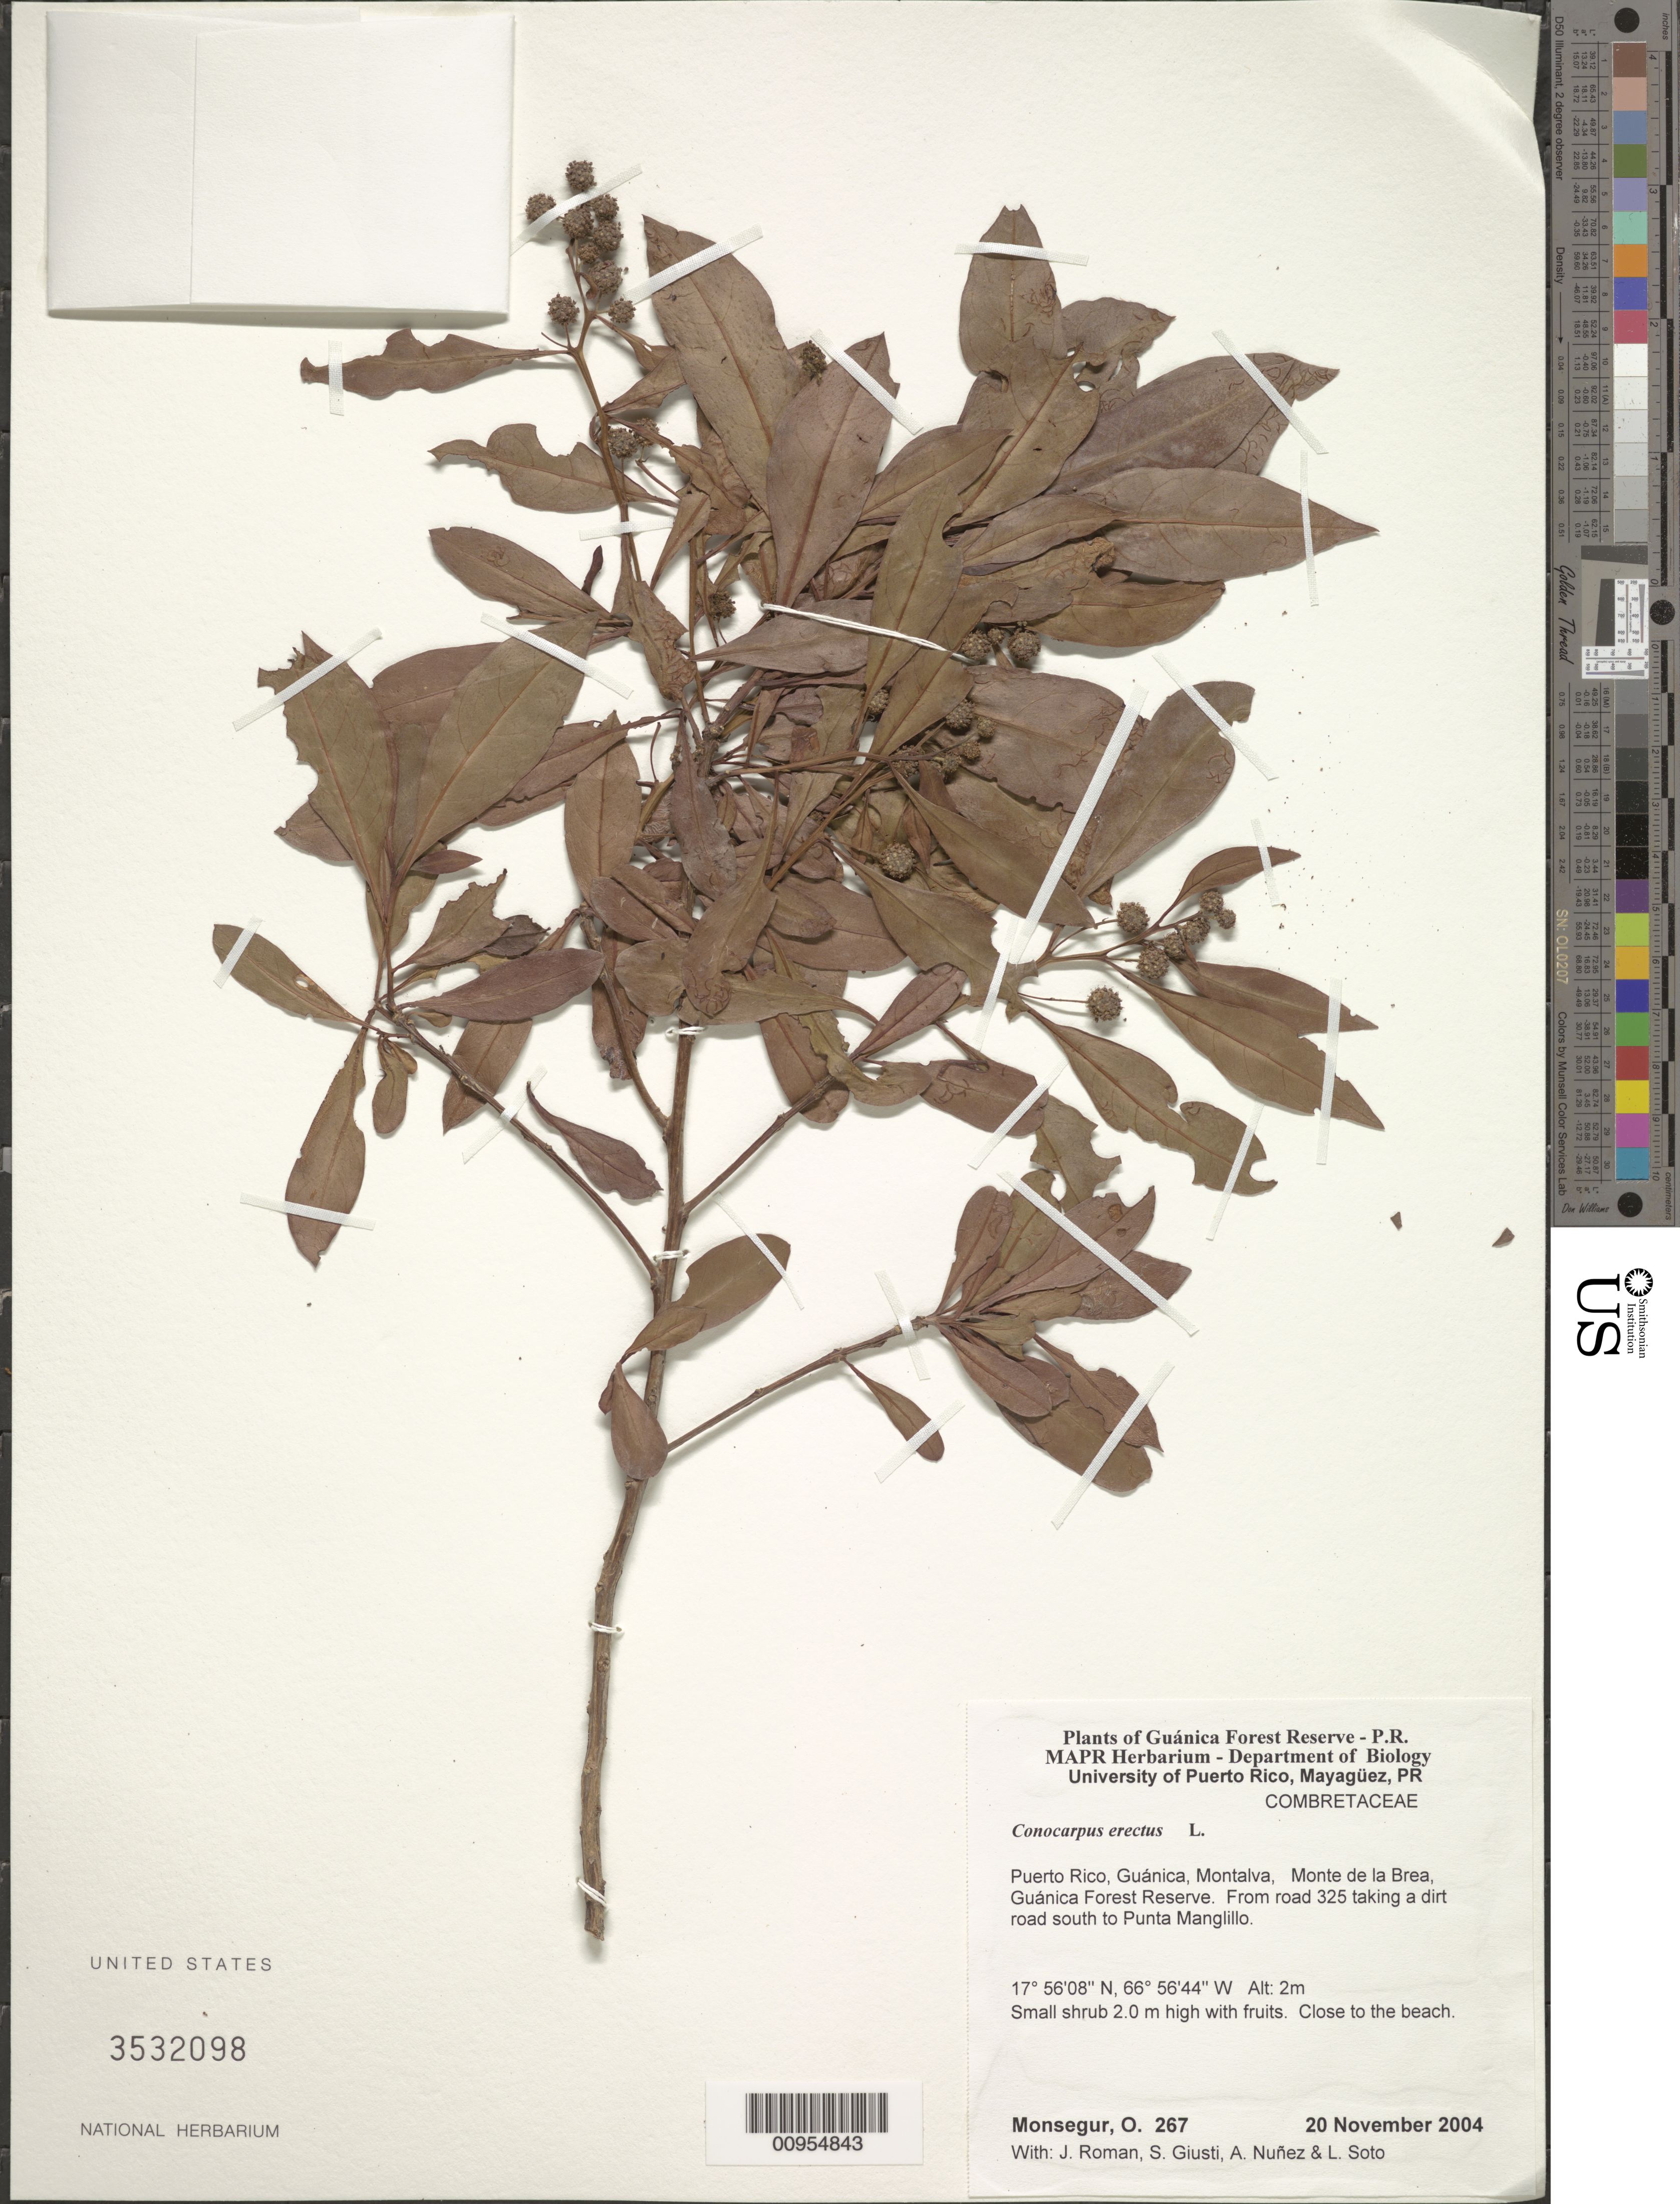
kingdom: Plantae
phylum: Tracheophyta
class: Magnoliopsida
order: Myrtales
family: Combretaceae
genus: Conocarpus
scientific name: Conocarpus erectus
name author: L.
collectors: O. Monsegur, J. Román, S. Giusti, A. Nuñez & L. Soto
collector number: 267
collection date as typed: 20 Nov 2004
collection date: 2004-11-20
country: Puerto Rico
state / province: Guánica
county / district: Montalva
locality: Guánica Forest Reserve. Monte de la Brea, from road 325 taking a dirt road south to Punta Manglillo.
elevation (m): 2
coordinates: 17.56083, 66.56436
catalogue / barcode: US 3532098